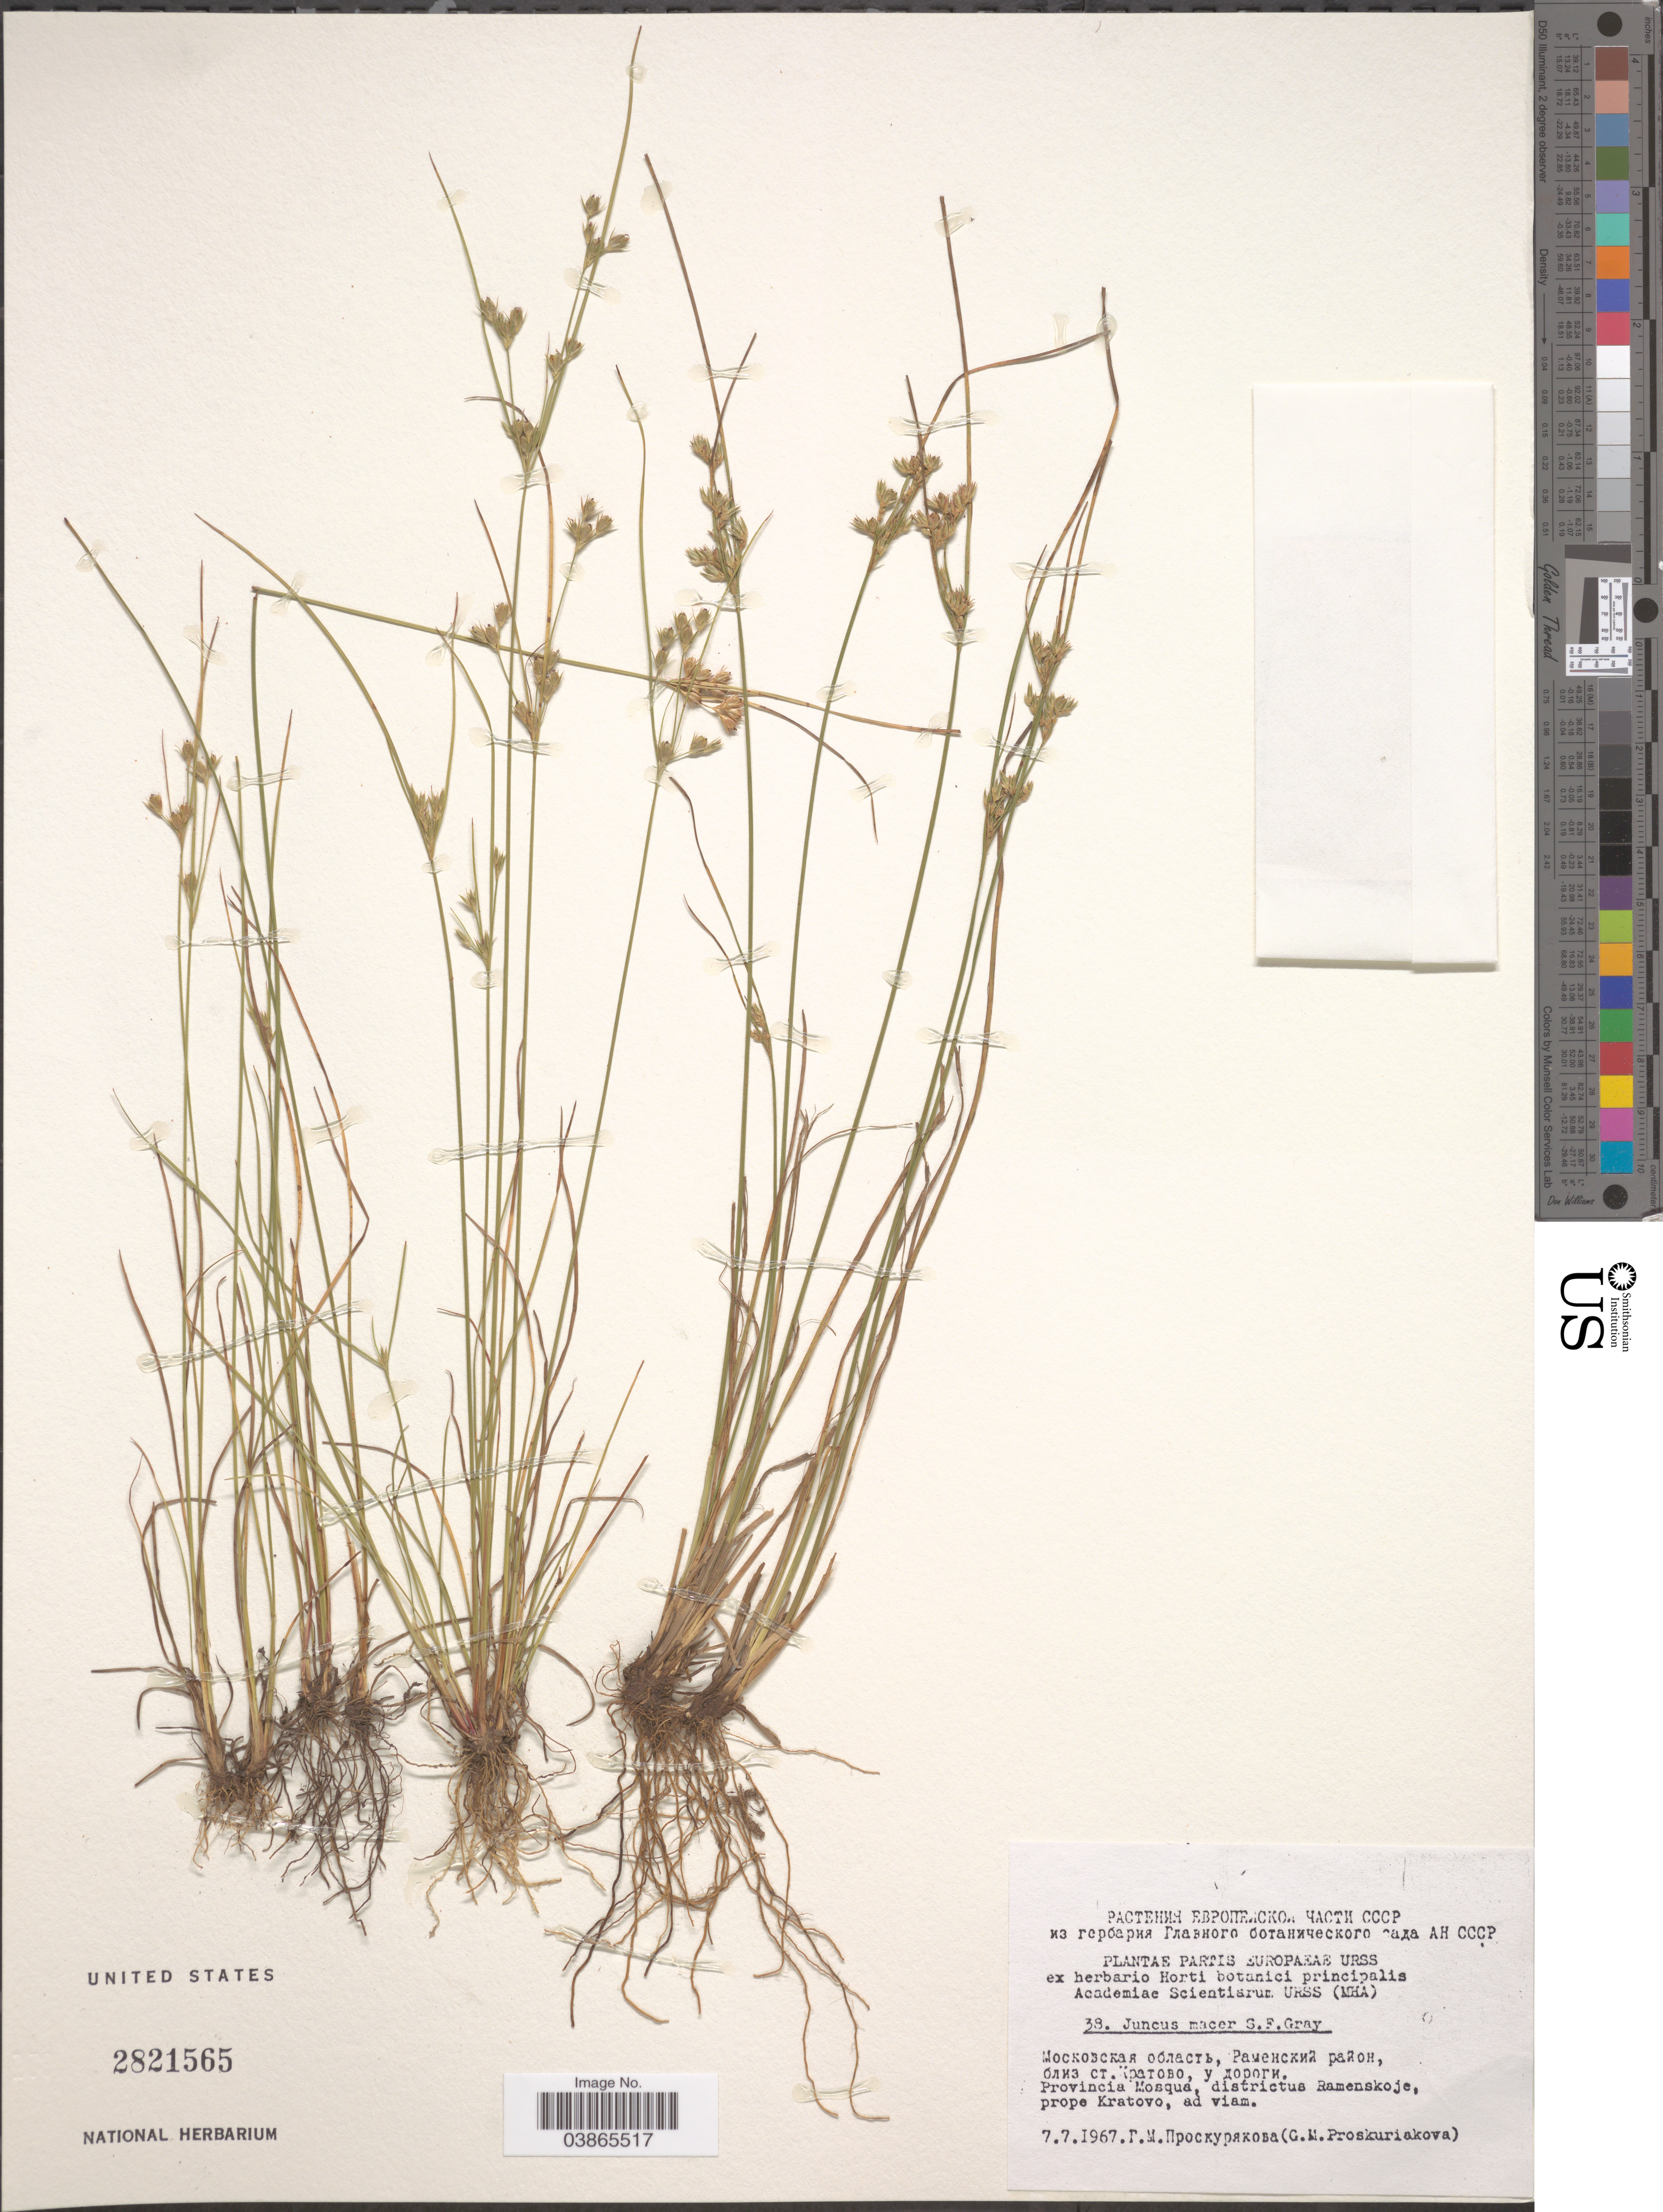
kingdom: Plantae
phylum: Tracheophyta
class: Liliopsida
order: Poales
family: Juncaceae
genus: Juncus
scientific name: Juncus macer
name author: S.F. Gray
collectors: G. Proskuriakova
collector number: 38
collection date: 1967-07-07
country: Russian Federation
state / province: Moscow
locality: Provincia Mosqua, districtus Ramenskoje, prope Kratovo, ad viam/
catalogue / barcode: US 2821565